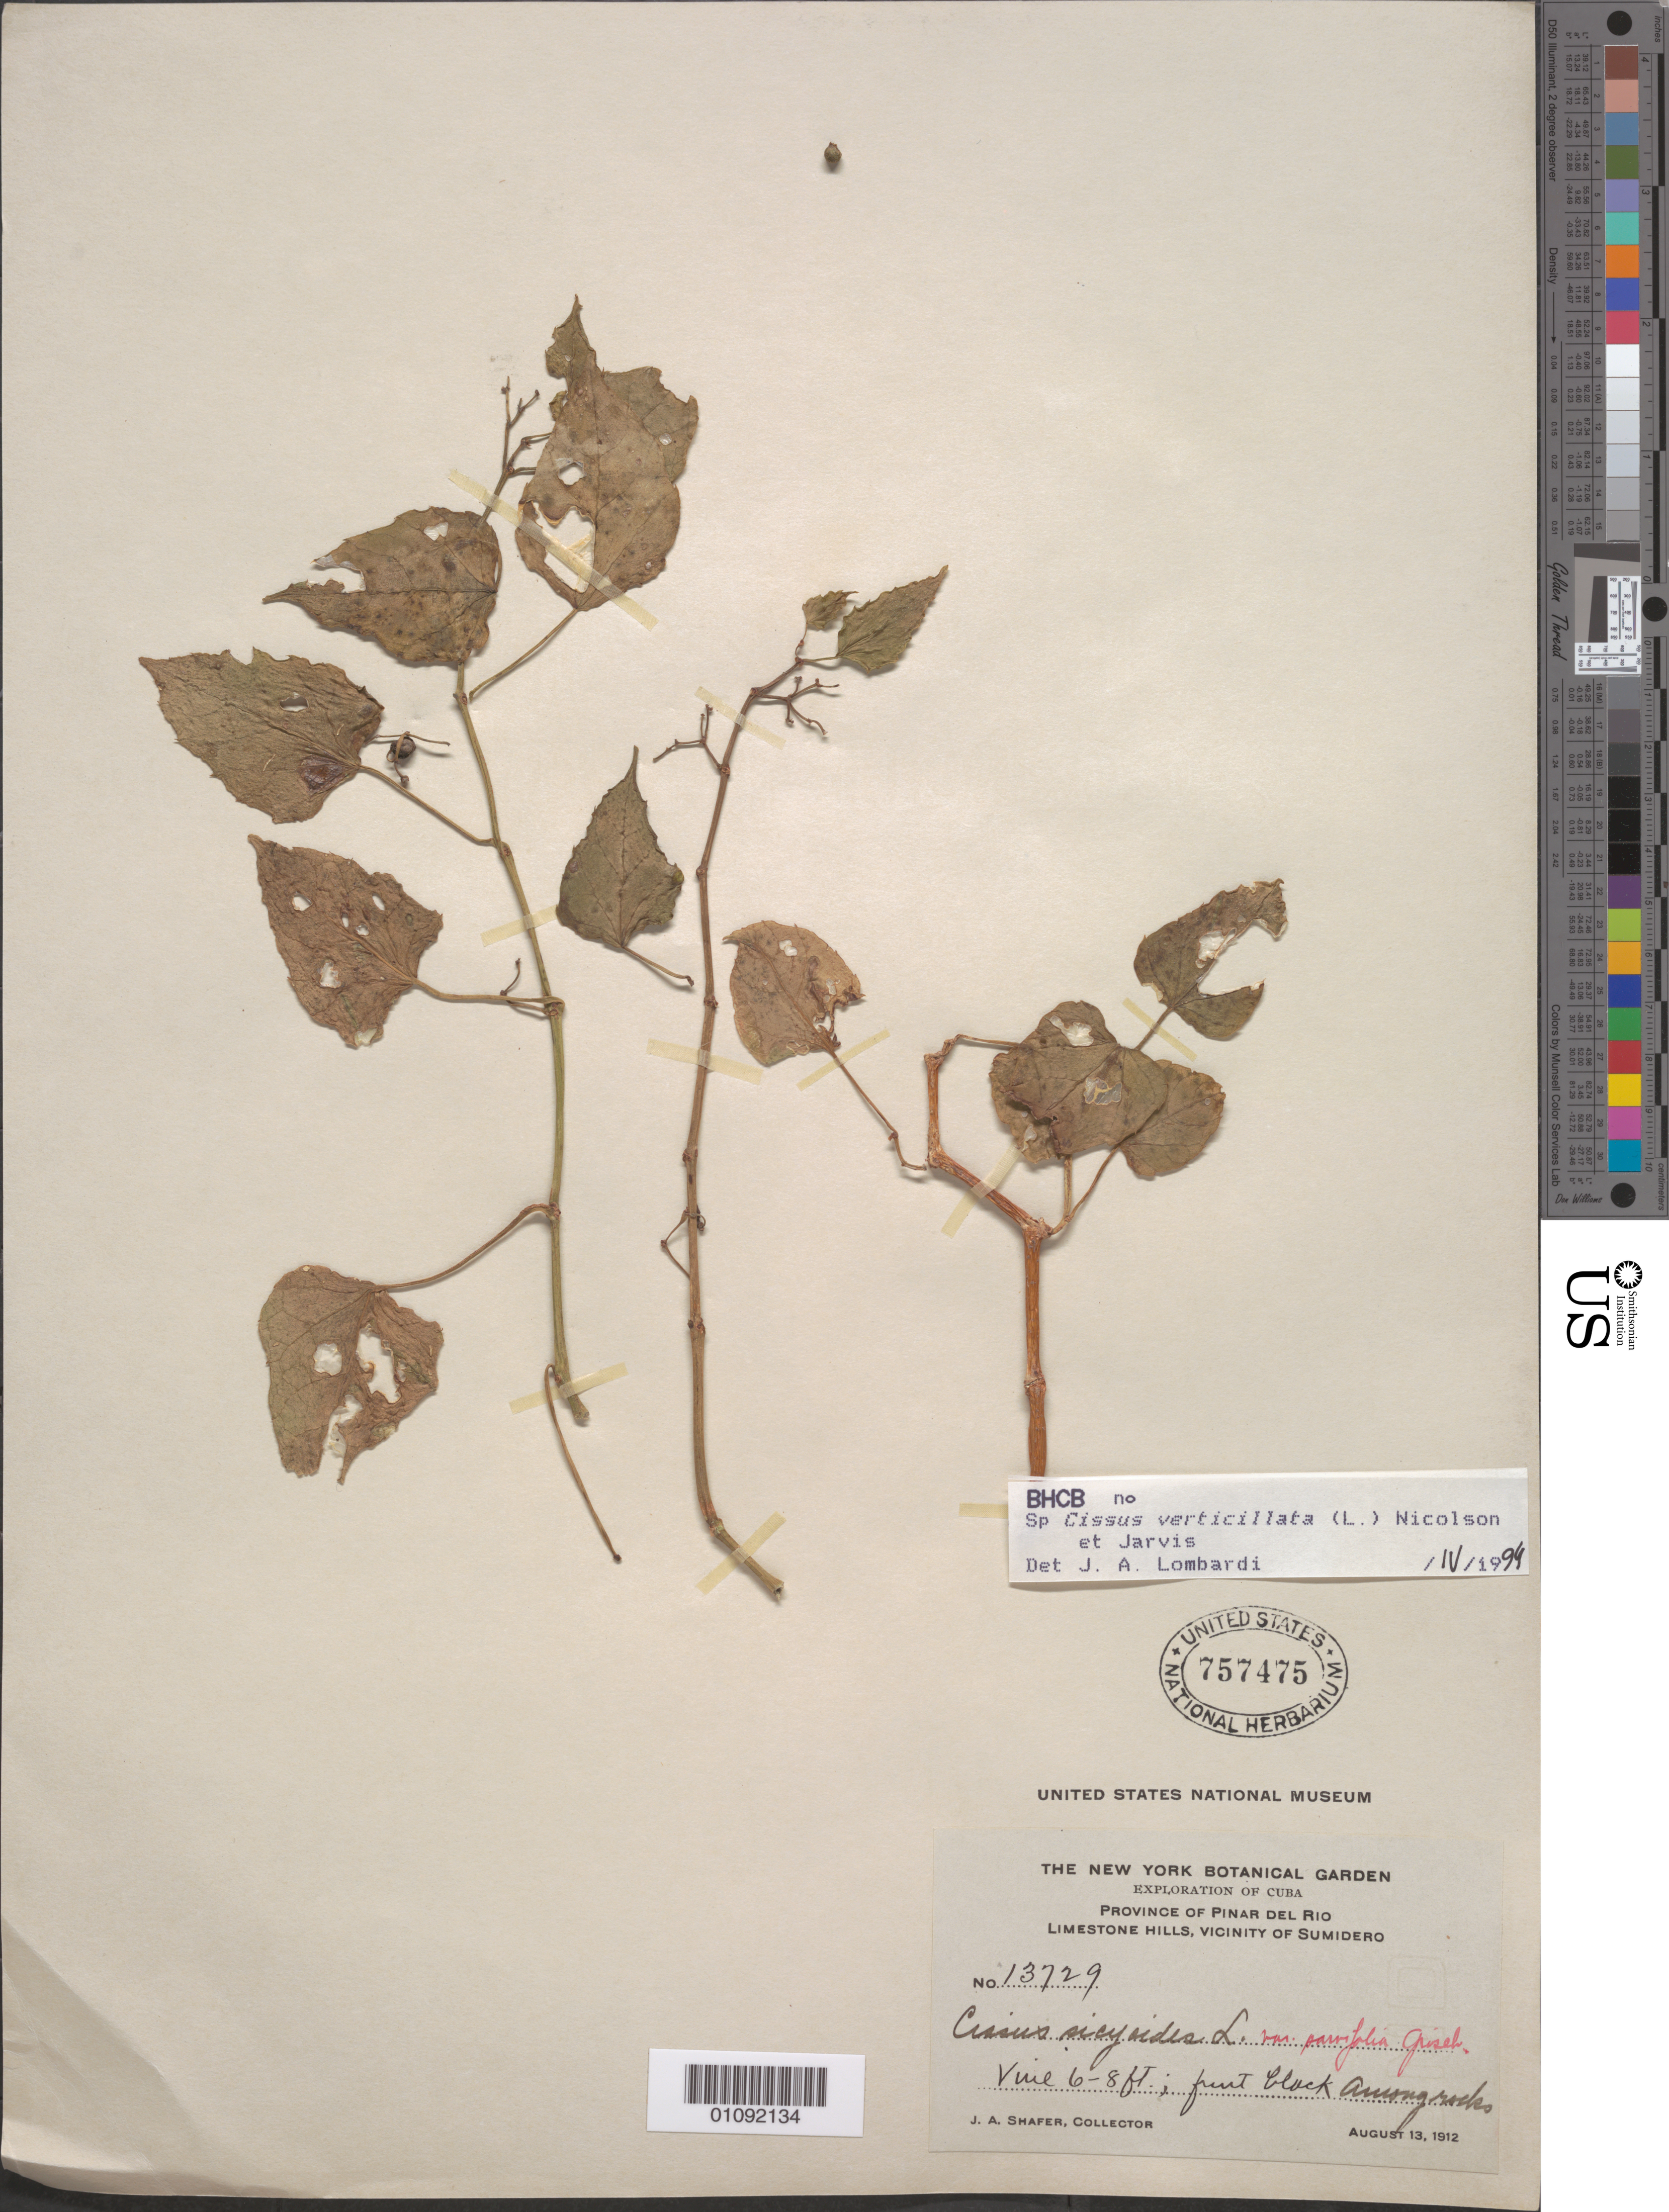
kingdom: Plantae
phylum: Tracheophyta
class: Magnoliopsida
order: Vitales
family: Vitaceae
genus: Cissus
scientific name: Cissus verticillata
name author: (L.) Nicolson & C.E. Jarvis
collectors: J. A. Shafer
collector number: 13729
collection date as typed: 13 Aug 1912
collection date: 1912-08-13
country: Cuba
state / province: Pinar del Rio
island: Cuba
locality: Limestone Hills, Vicinity of Sumidero, Province of Pinar Del Rio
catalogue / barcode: US 757475